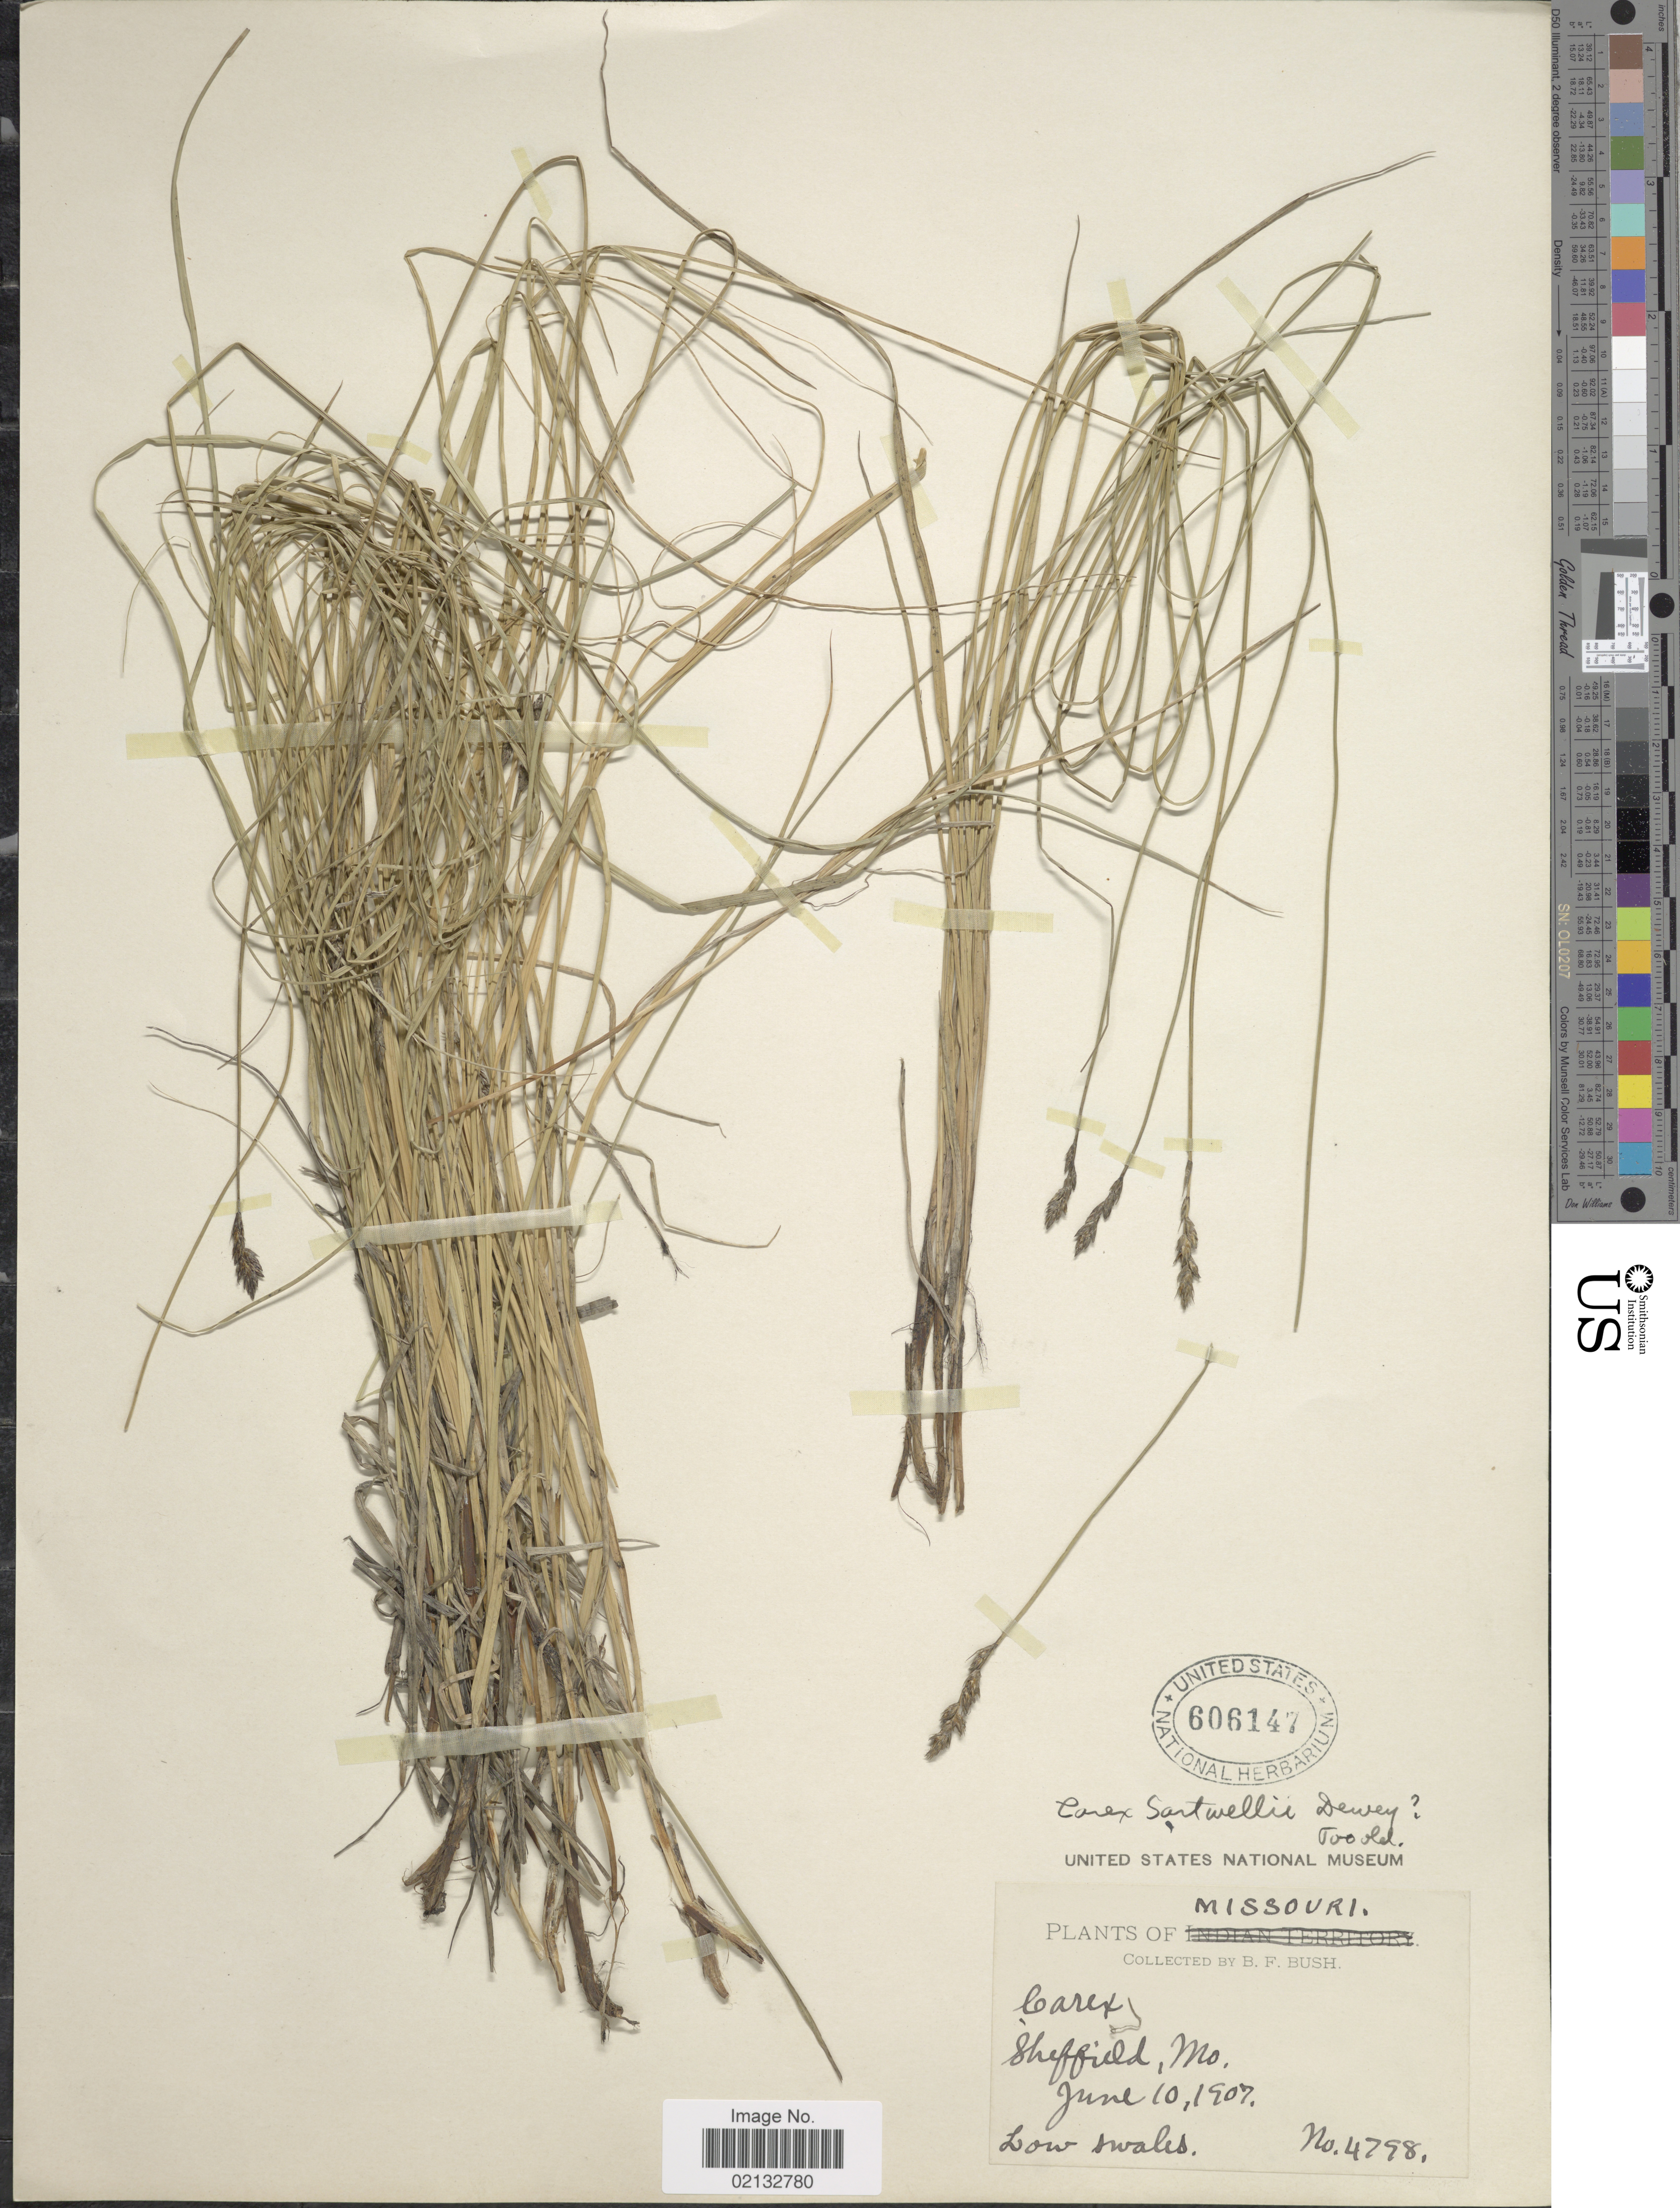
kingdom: Plantae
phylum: Tracheophyta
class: Liliopsida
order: Poales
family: Cyperaceae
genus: Carex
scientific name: Carex sartwellii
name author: Dewey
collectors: B. F. Bush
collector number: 4798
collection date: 1907-06-10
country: United States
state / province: Missouri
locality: Sheffield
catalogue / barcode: US 606147